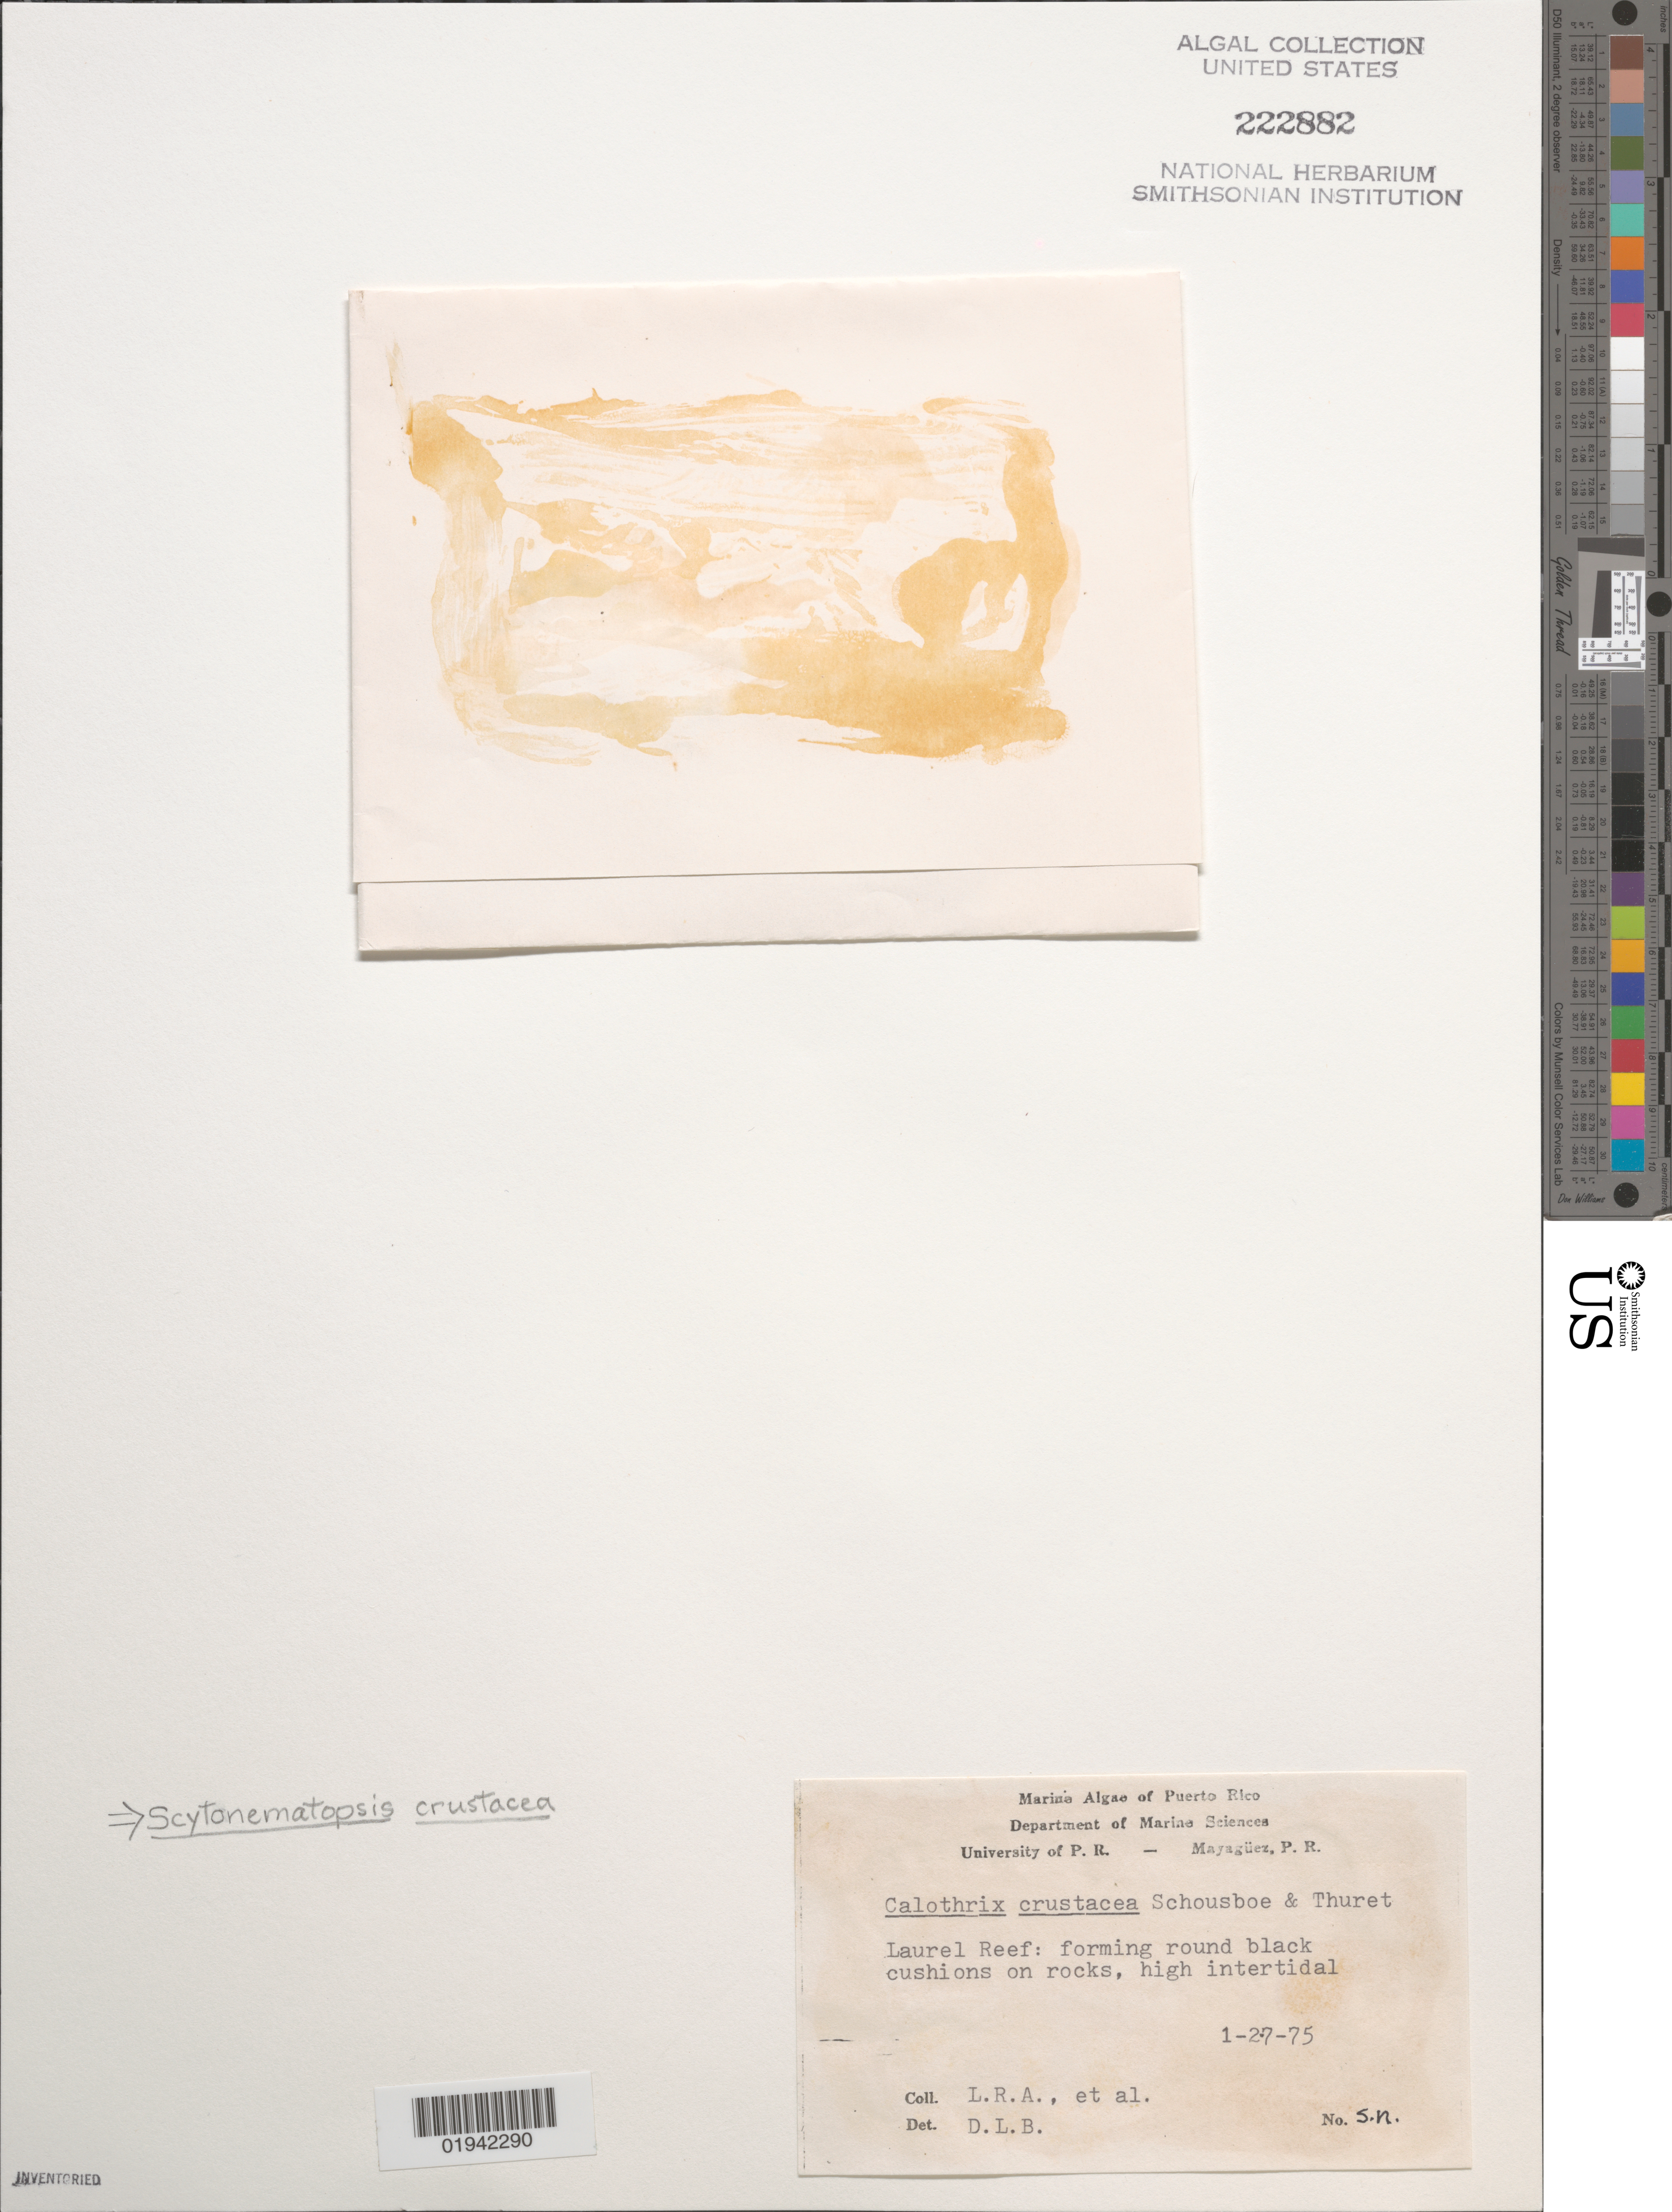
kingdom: Bacteria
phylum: Cyanobacteria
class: Cyanobacteriia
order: Cyanobacteriales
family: Scytonemataceae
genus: Scytonematopsis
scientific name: Scytonematopsis crustacea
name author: (Thur. ex Bornet & Flahault) Kovácik & J. Komárek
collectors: L. Almodovar et al.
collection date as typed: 27 Jan 1975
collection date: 1975-01-27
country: Puerto Rico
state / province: Lajas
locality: La Parguera, Laurel Reef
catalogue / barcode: US 222882